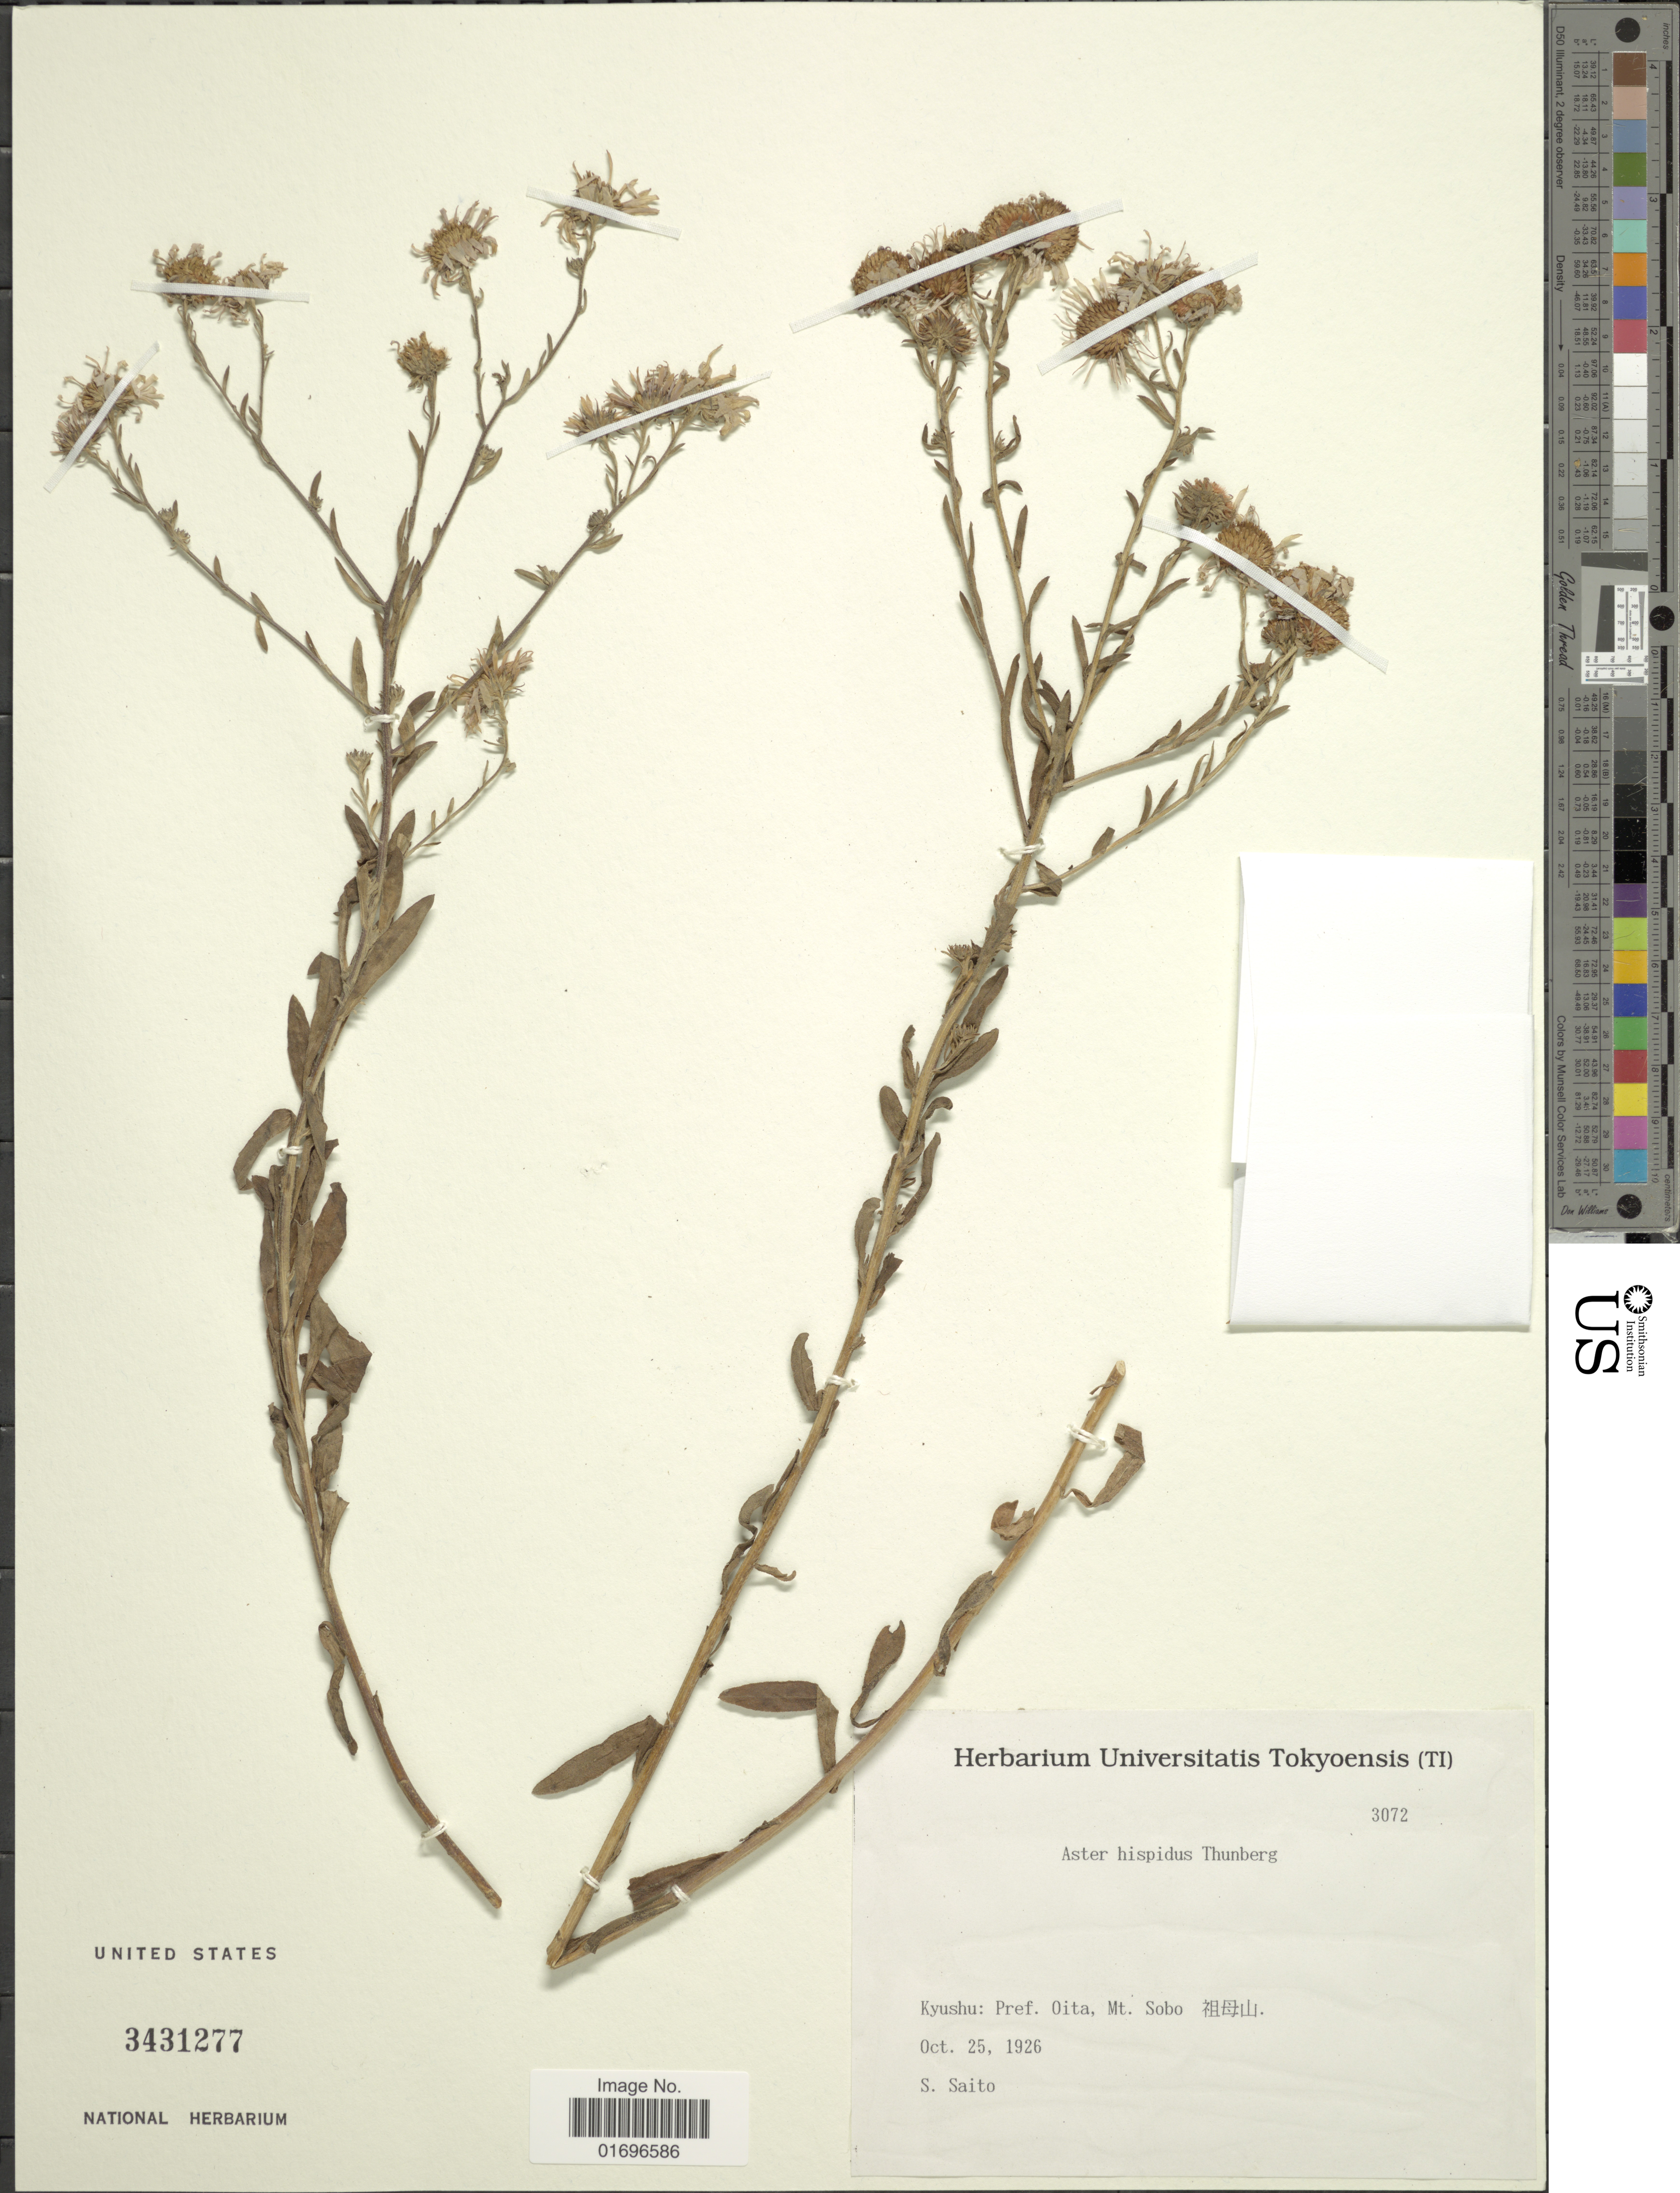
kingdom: Plantae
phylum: Tracheophyta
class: Magnoliopsida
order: Asterales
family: Asteraceae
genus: Aster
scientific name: Aster hispidus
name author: Thunb.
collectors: S. Saito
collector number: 3072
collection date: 1926-10-25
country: Japan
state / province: Oita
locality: Kyushu: Pref. Oita, Mt. Sobo [Foreign script]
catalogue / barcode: US 3431277